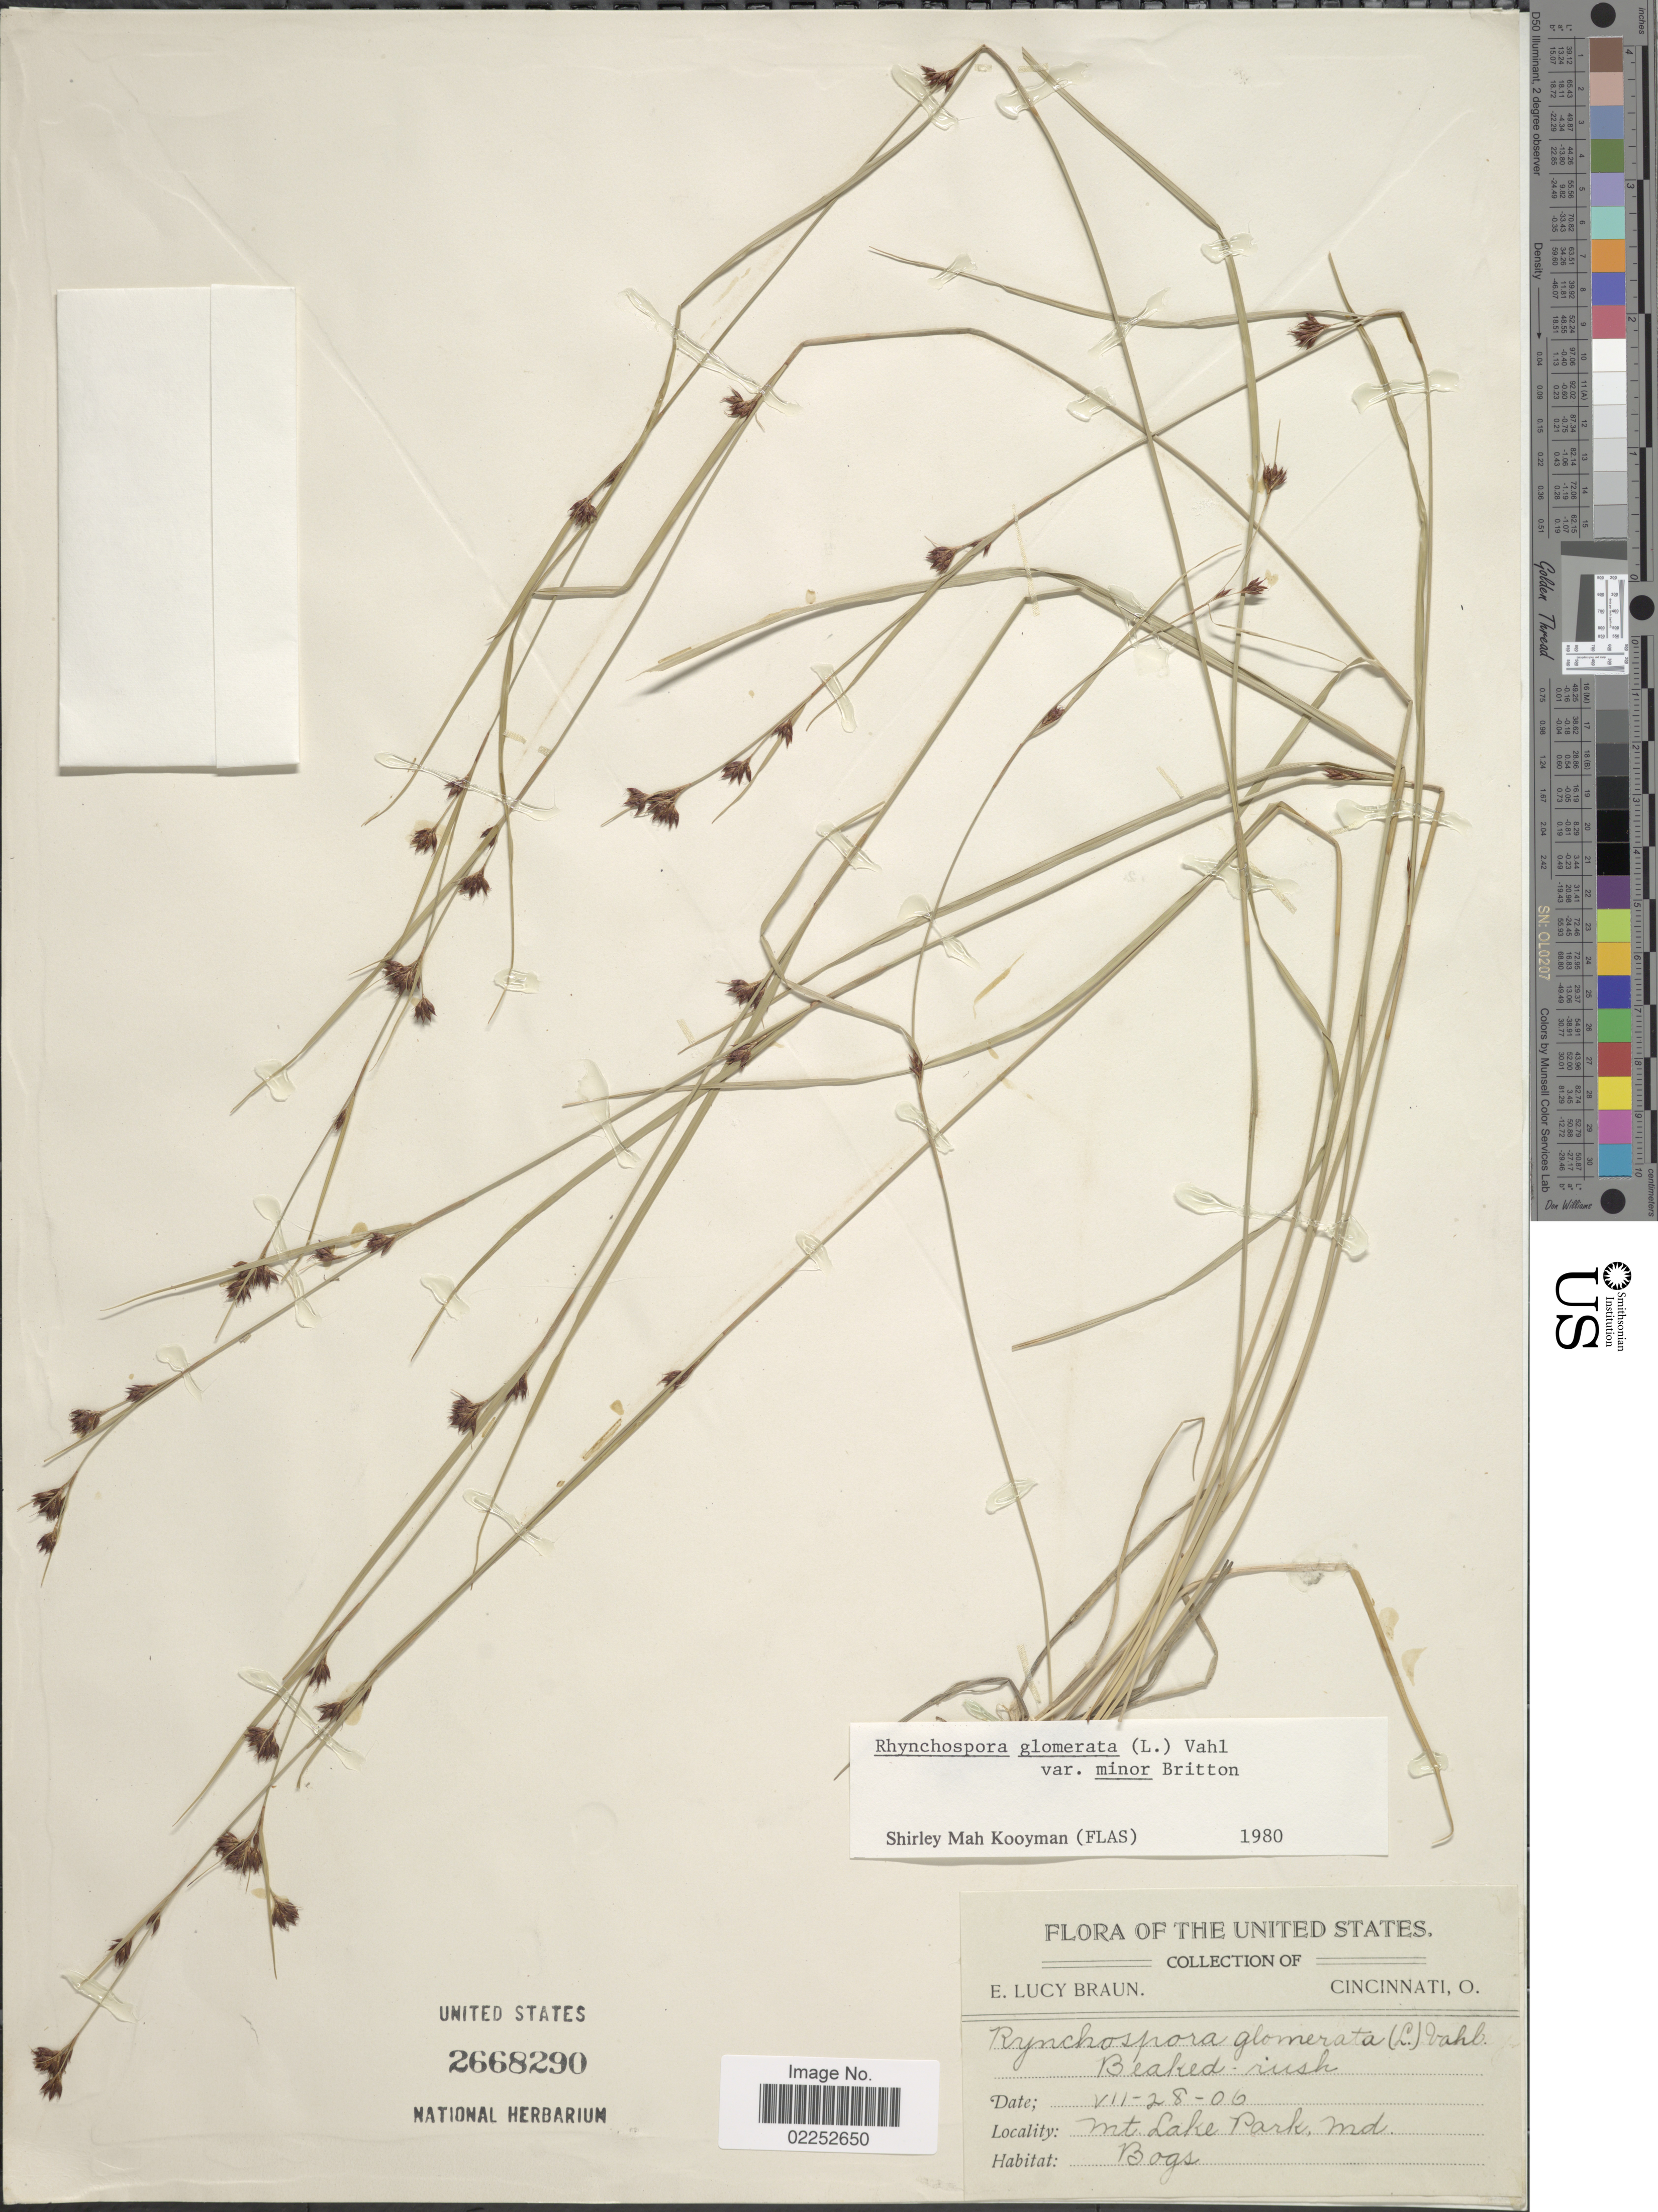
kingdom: Plantae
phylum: Tracheophyta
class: Liliopsida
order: Poales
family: Cyperaceae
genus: Rhynchospora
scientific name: Rhynchospora capitellata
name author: (Michx.) Vahl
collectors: E. L. Braun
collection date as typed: Transcribed d/m/y: 28/7/6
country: United States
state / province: Maryland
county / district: Garrett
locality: Mt Lake Park, Bogs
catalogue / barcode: US 2668290